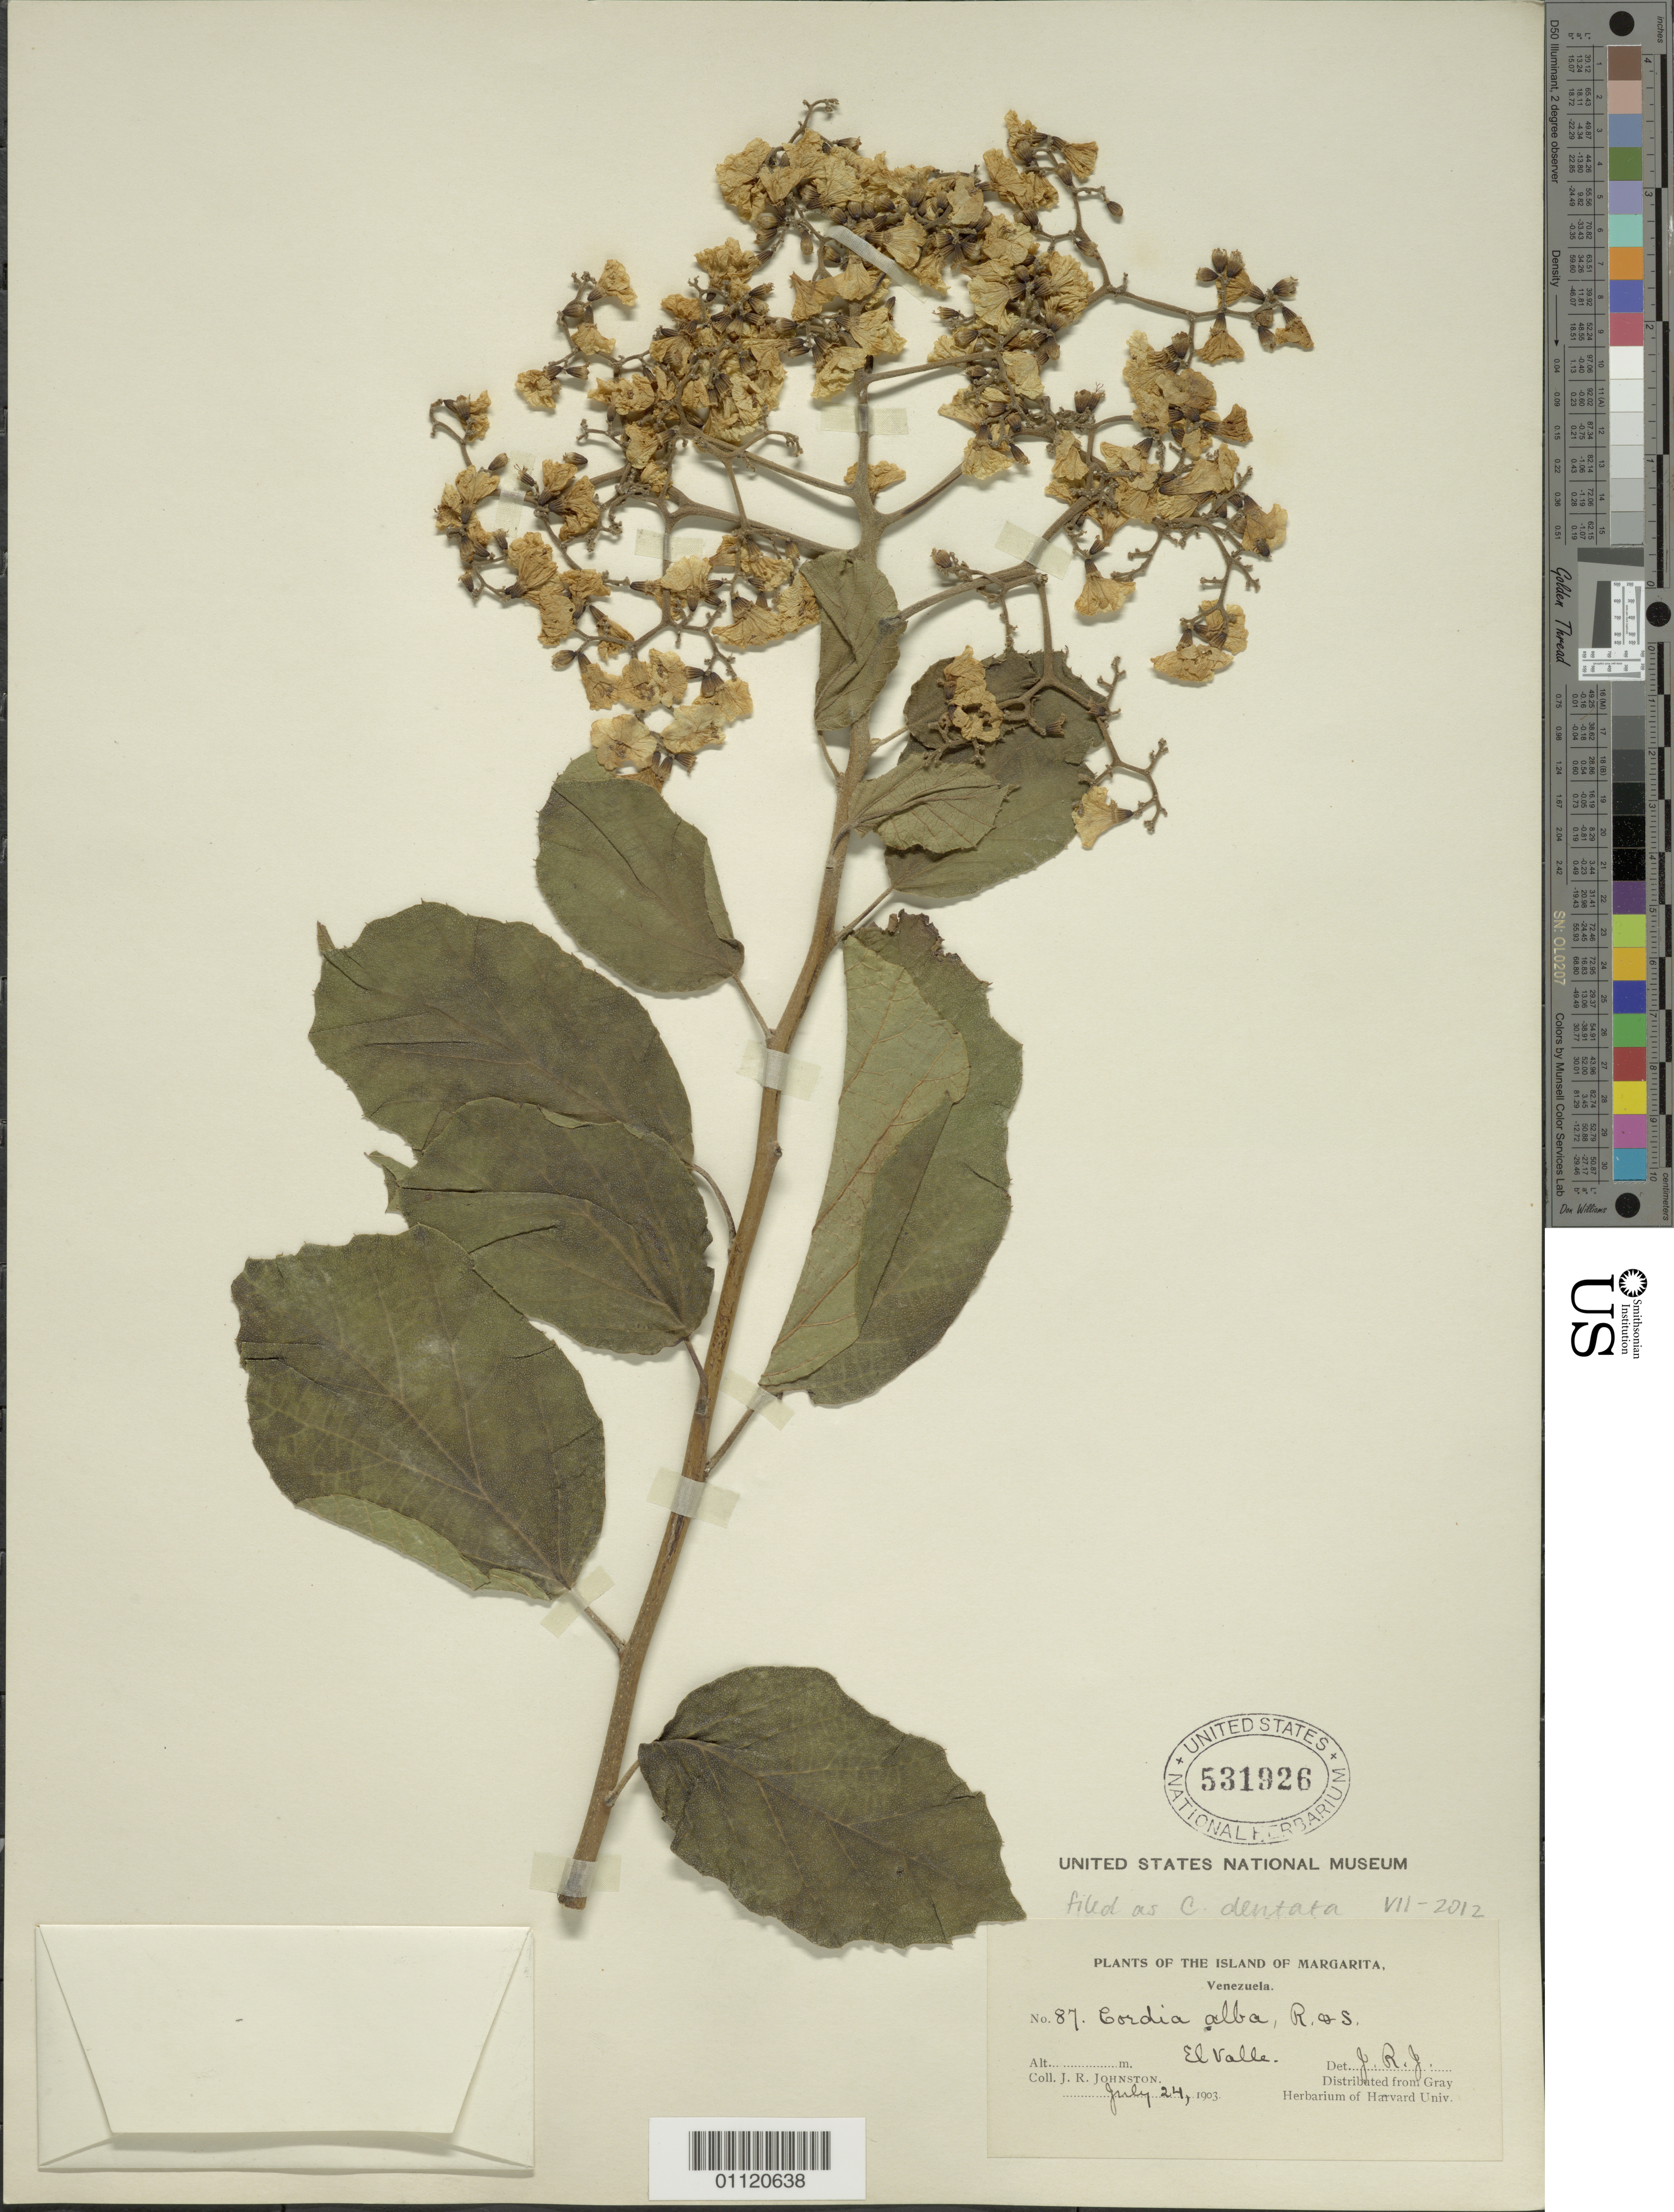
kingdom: Plantae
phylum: Tracheophyta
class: Magnoliopsida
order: Boraginales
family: Cordiaceae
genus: Cordia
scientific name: Cordia dentata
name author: Poir.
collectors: J. Johnston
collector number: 87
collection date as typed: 24 Jul 1903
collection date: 1903-07-24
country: Venezuela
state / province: Nueva Esparta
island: Margarita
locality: El Valle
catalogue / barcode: US 531926